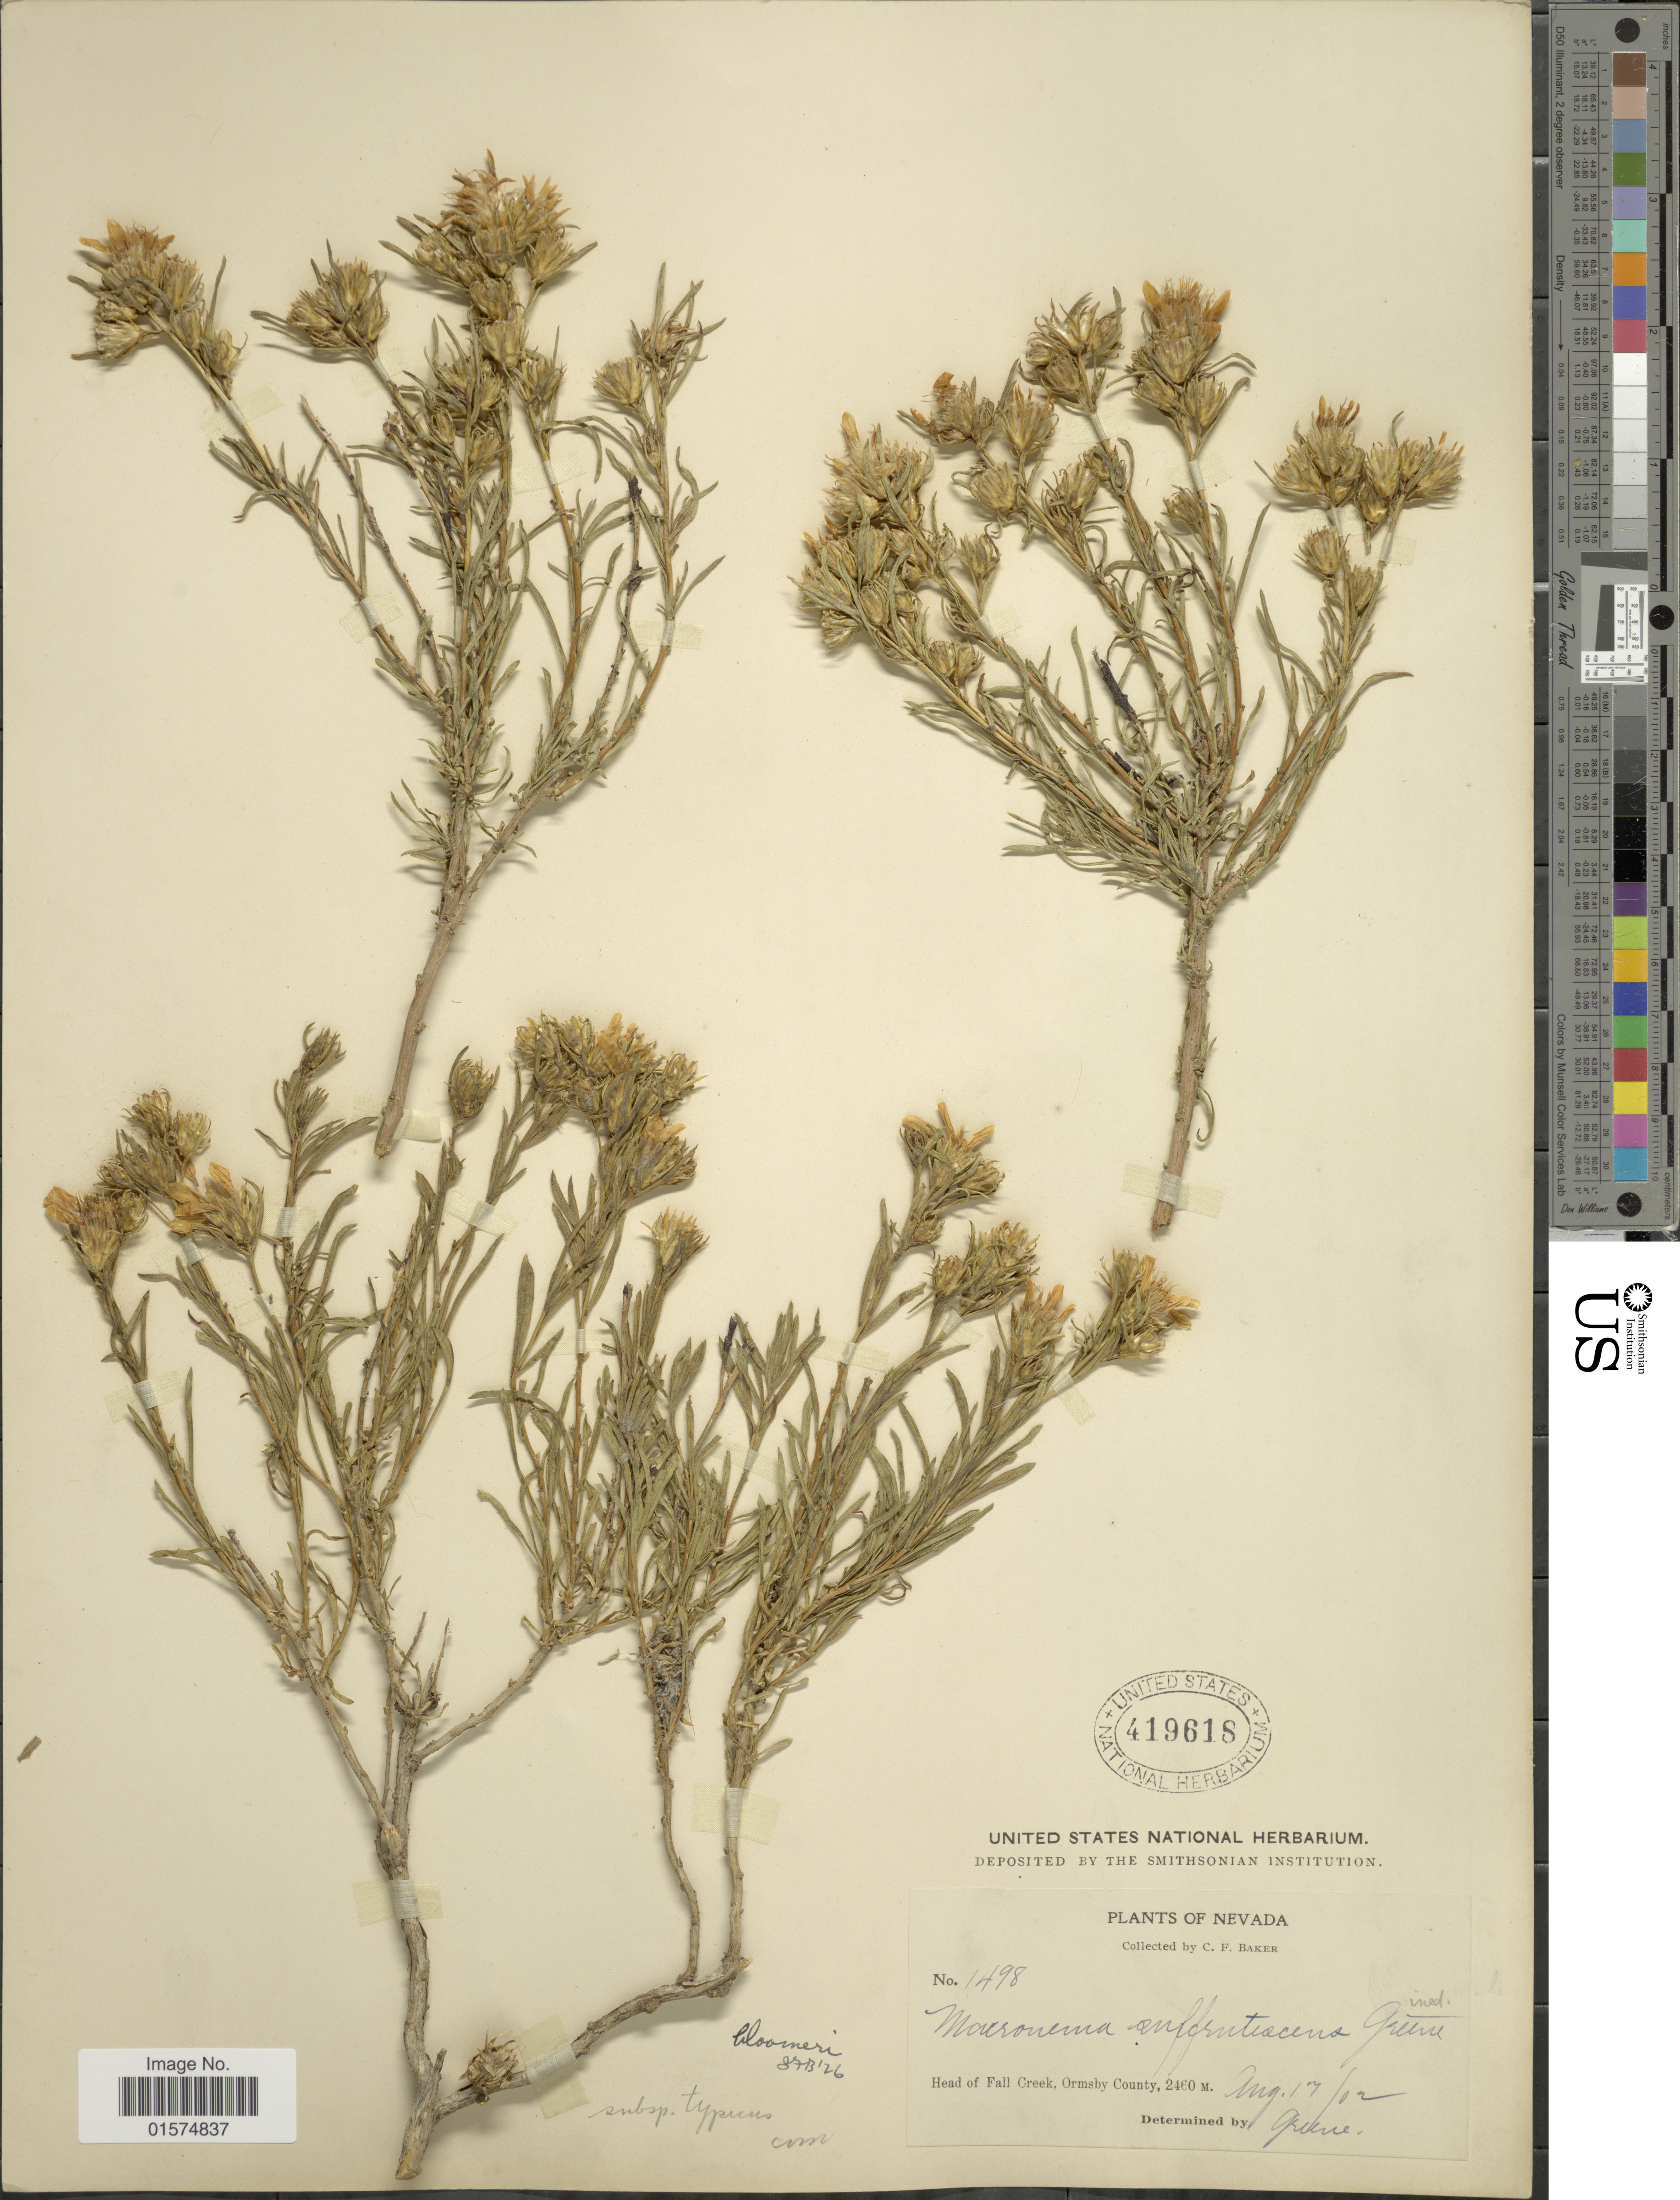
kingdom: Plantae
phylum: Tracheophyta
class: Magnoliopsida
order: Asterales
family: Asteraceae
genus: Ericameria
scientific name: Ericameria bloomeri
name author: (A. Gray) J.F. Macbr.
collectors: C. F. Baker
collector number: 1498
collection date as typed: Transcribed d/m/y: 17/8/02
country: United States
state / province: Nevada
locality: Head of Fall Creek, Ormsby County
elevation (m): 2460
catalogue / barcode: US 419618